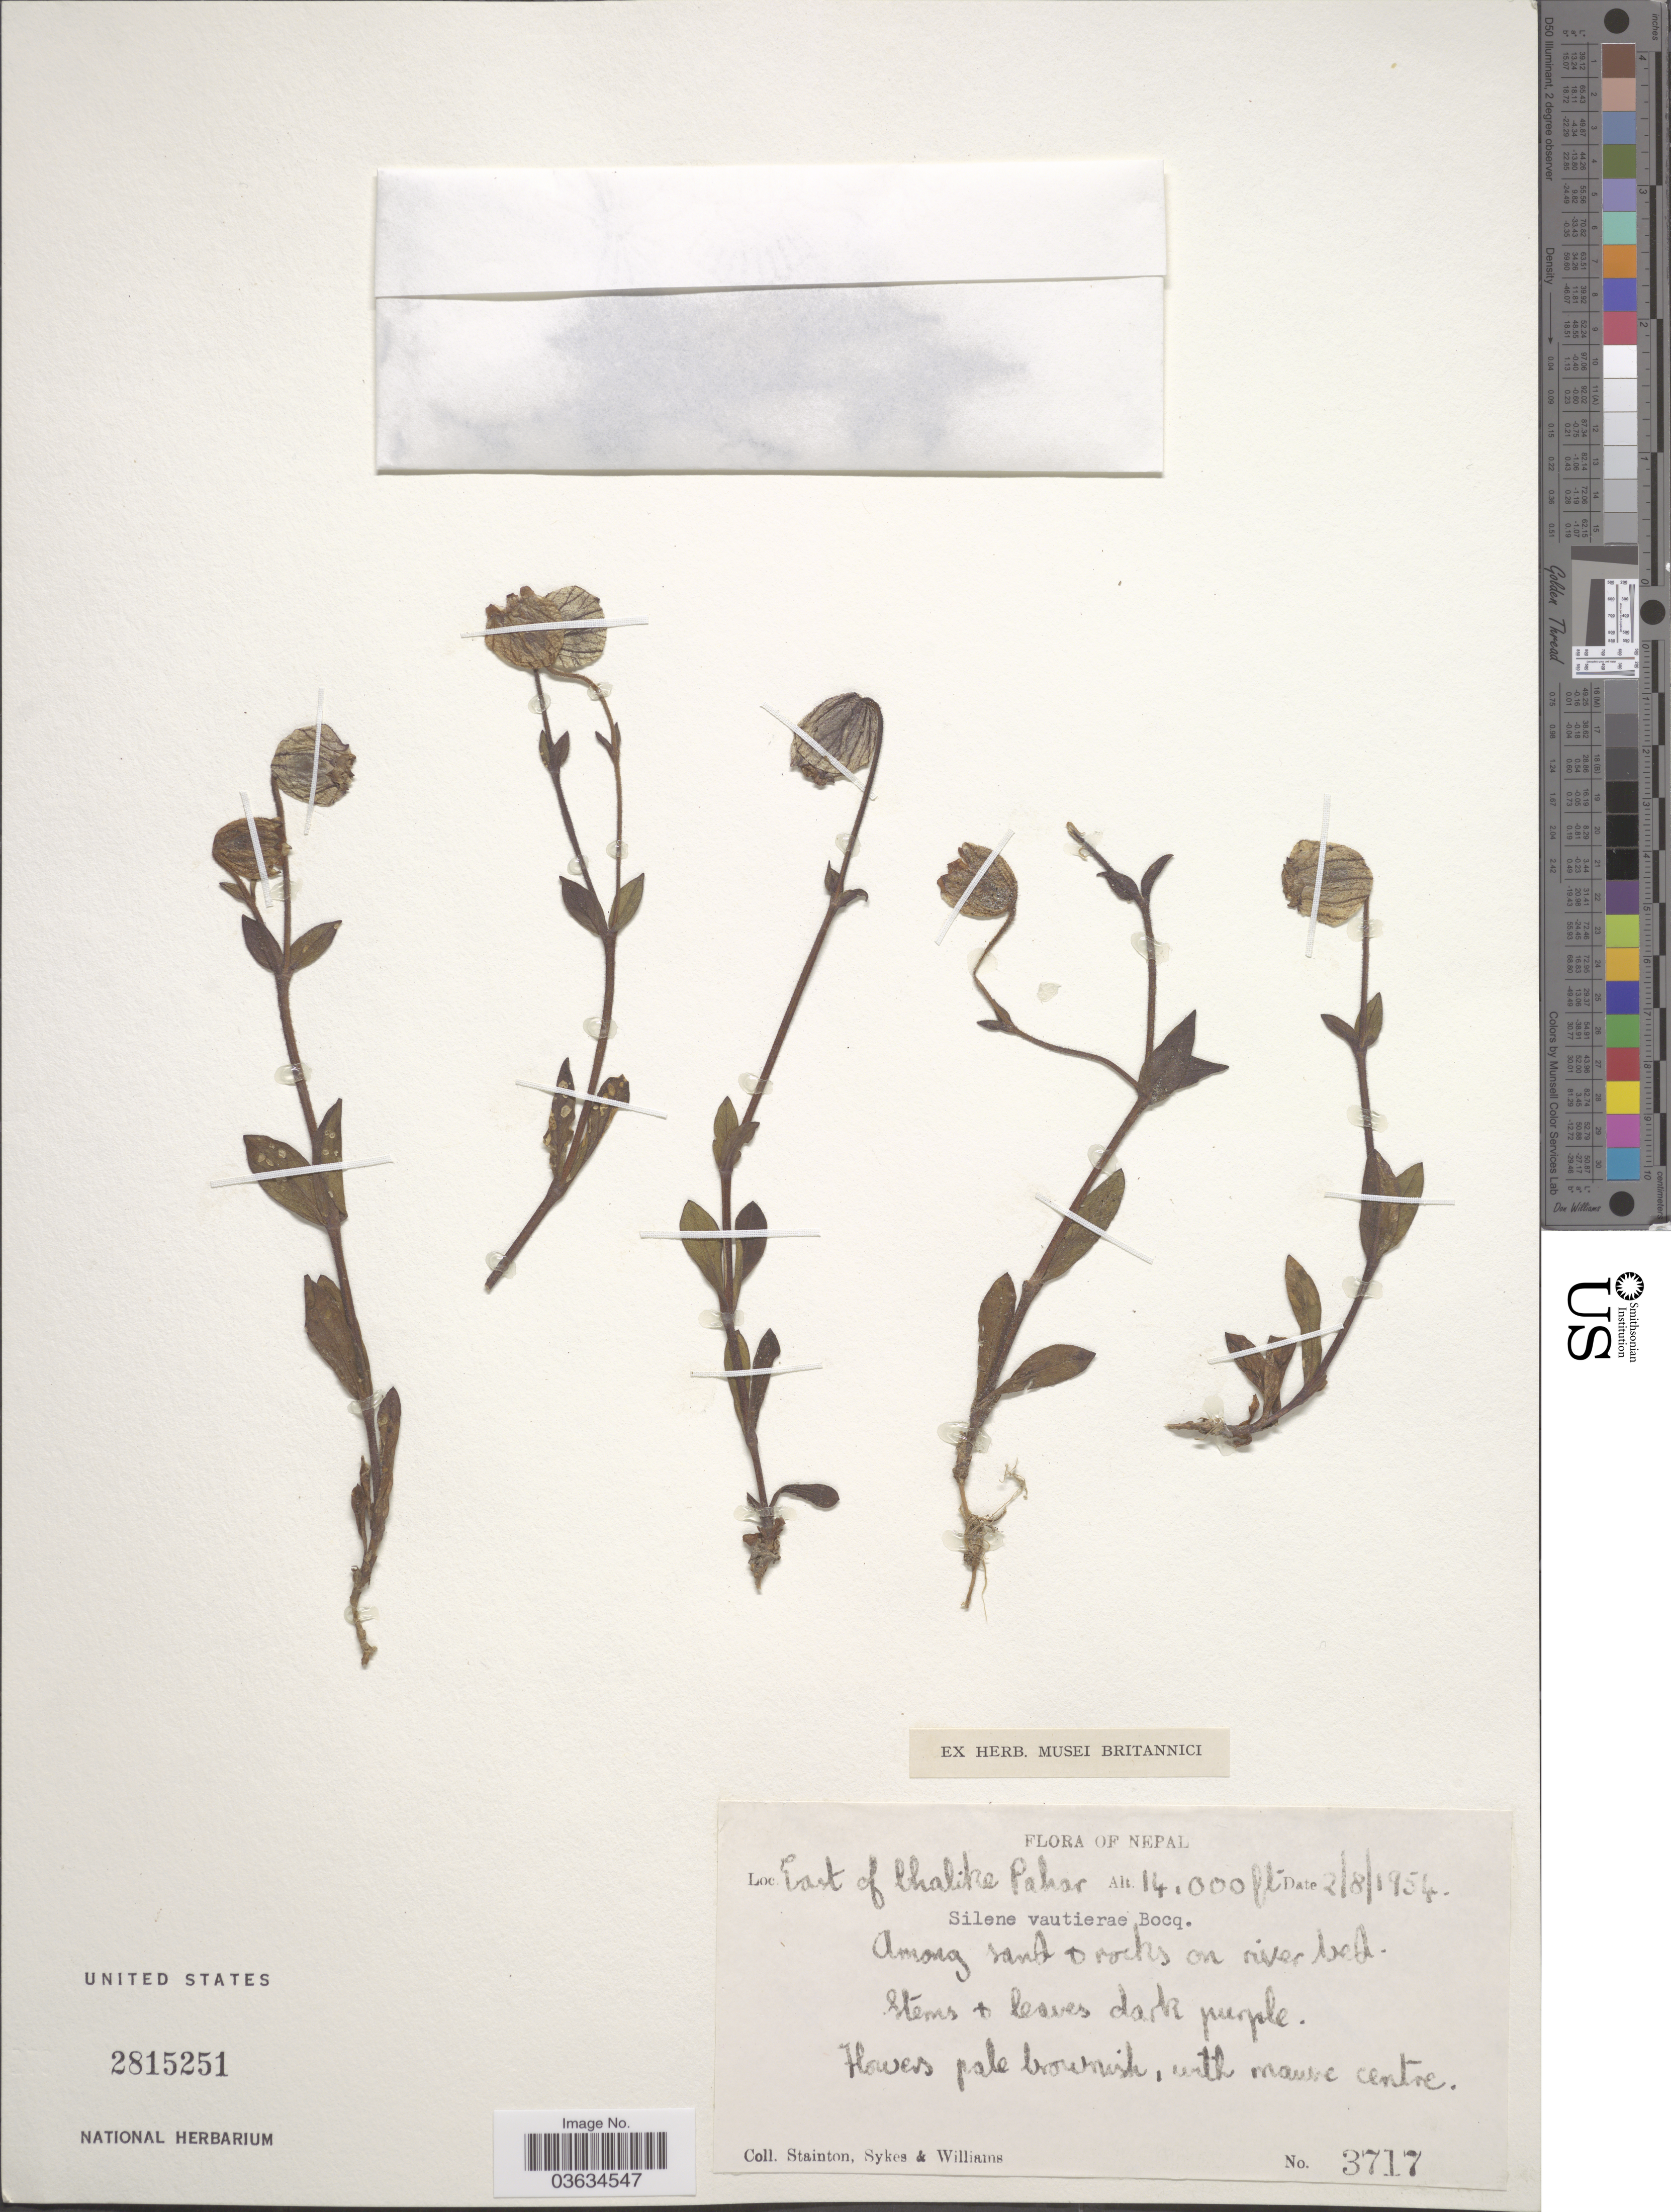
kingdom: Plantae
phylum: Tracheophyta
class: Magnoliopsida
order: Caryophyllales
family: Caryophyllaceae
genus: Silene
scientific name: Silene vautierae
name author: Bocquet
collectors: -. Stainton, Sykes, -- & -- Williams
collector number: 3717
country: Nepal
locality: Amon sand & rocks on river bed.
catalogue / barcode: US 2815251